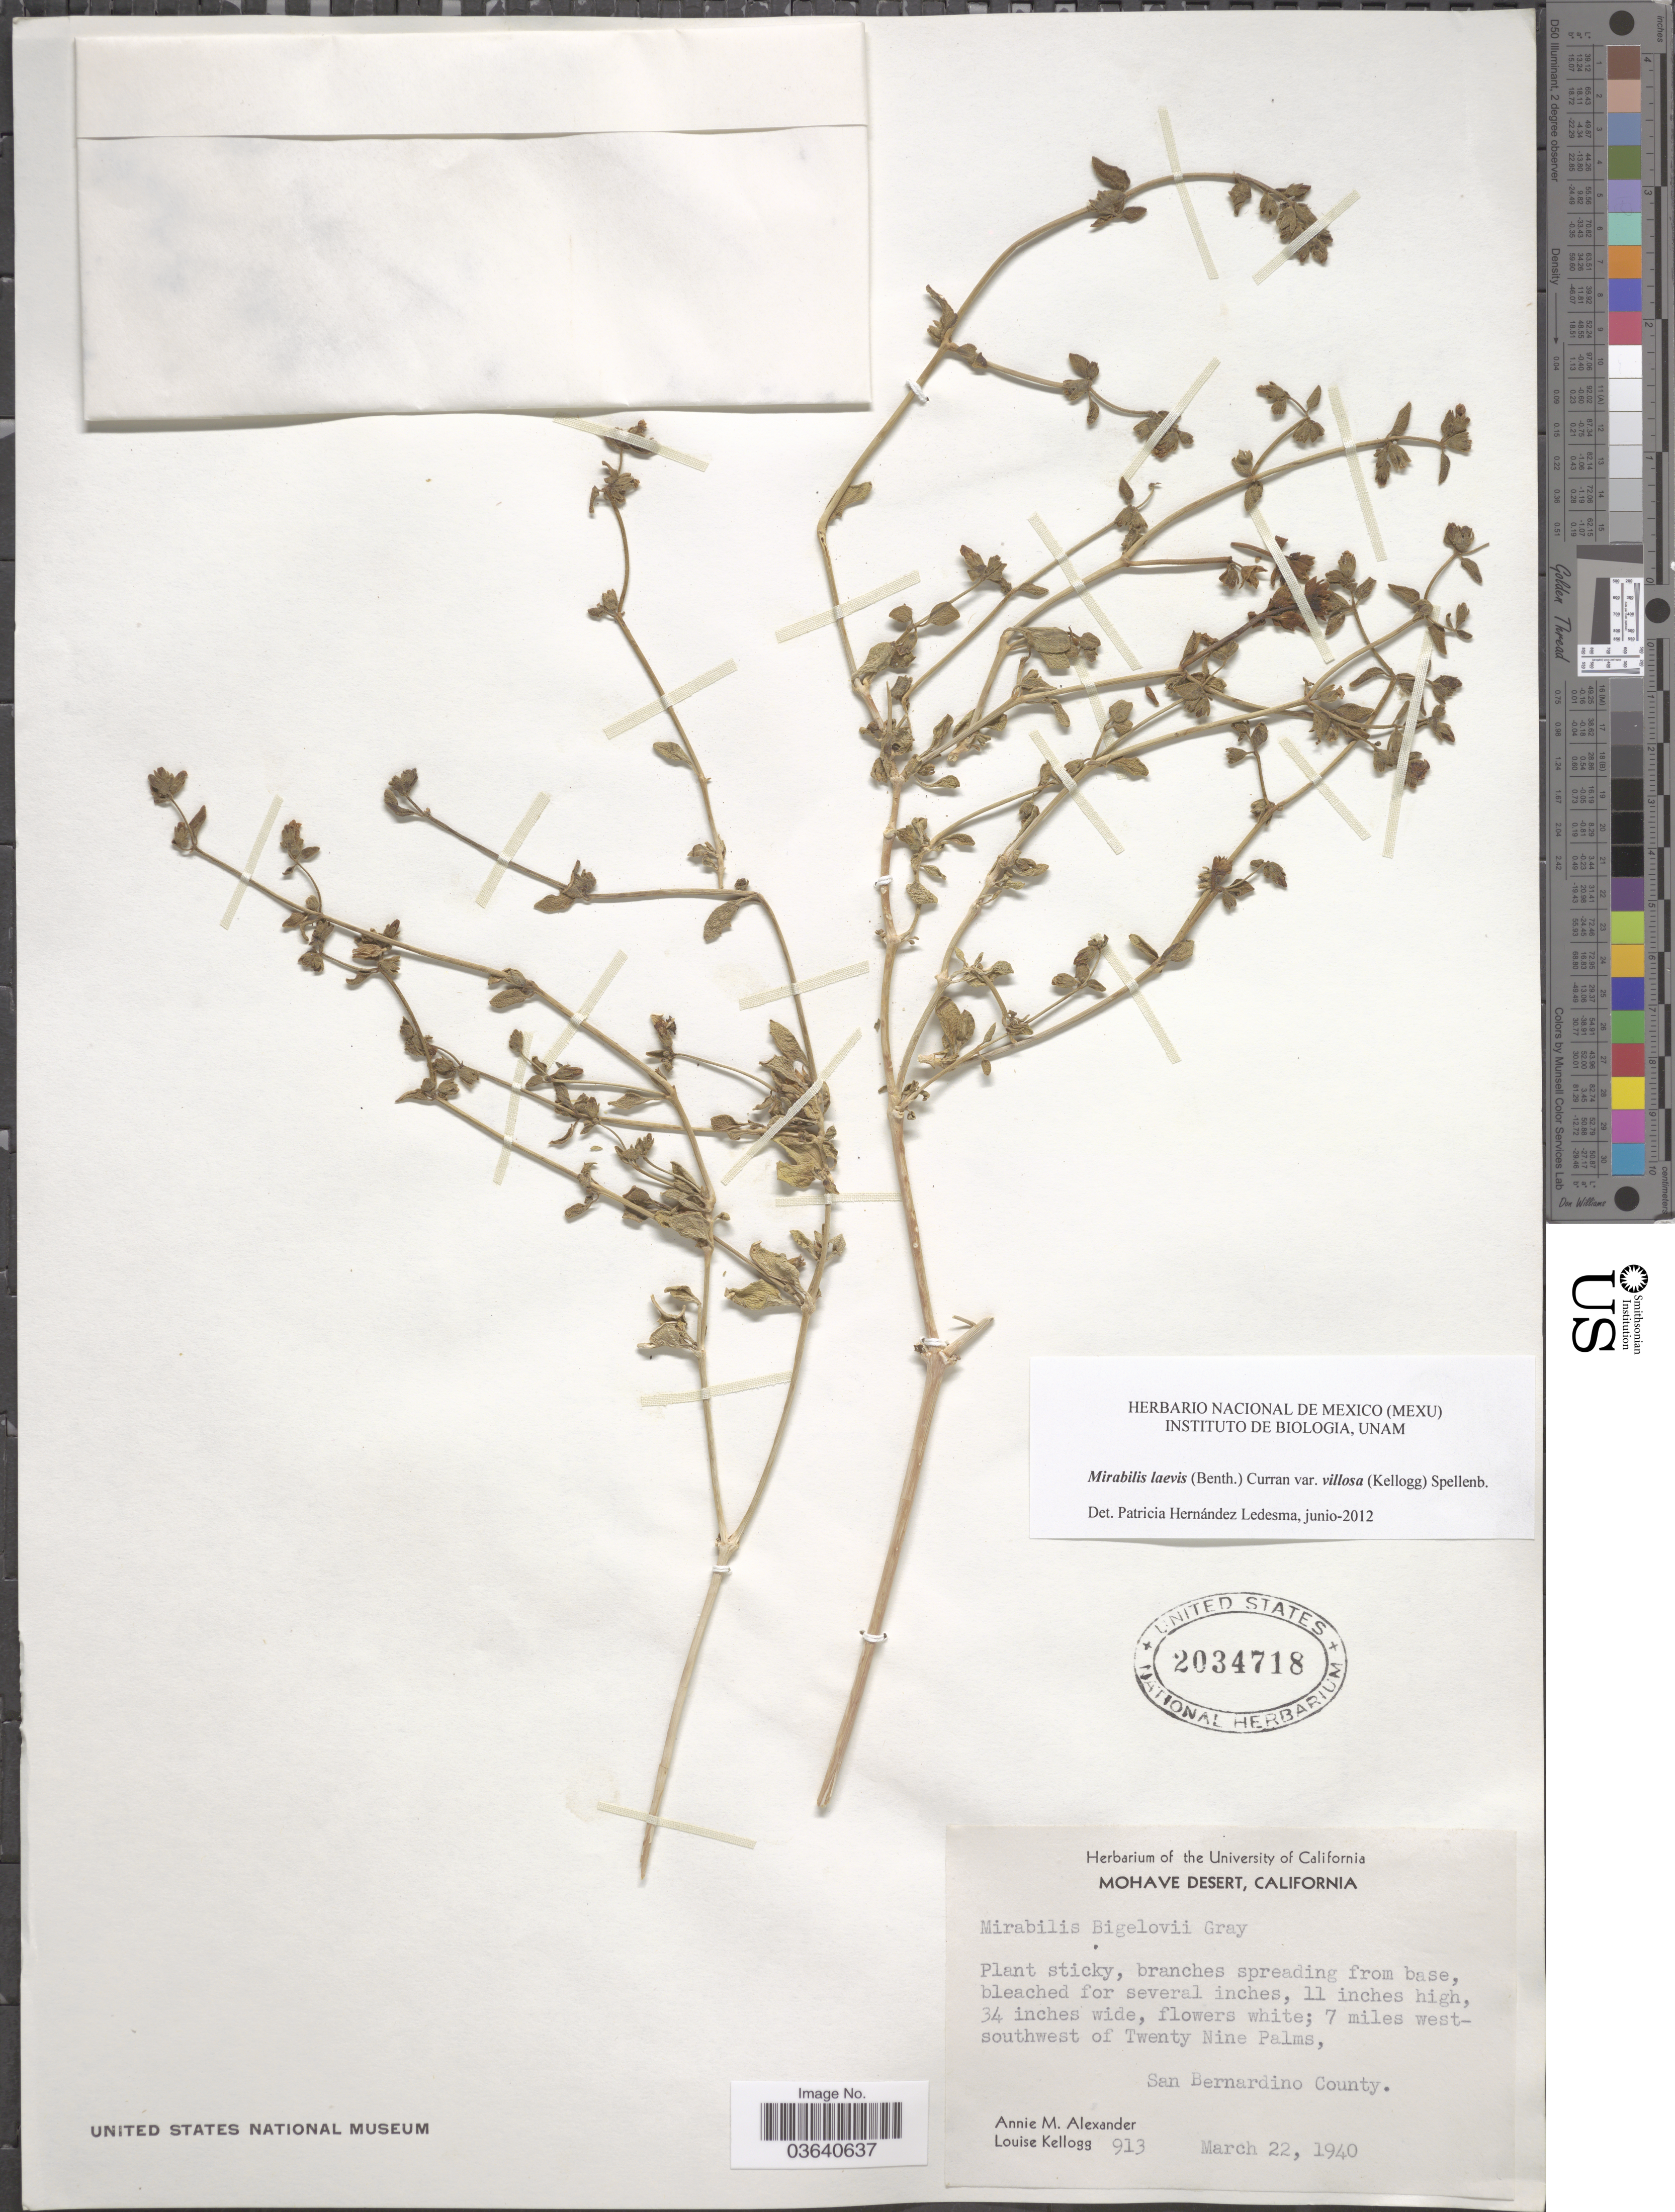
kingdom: Plantae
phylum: Tracheophyta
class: Magnoliopsida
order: Caryophyllales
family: Nyctaginaceae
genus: Mirabilis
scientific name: Mirabilis laevis var. villosa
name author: (Kellogg) Spellenb.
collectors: A. M. Alexander & L. Kellogg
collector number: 913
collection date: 1940-03-22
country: United States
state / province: California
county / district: San Bernardino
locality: Mohave Desert, 7 miles west-southwest of Twenty Nine Palms, San Bernardino County.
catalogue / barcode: US 2034718